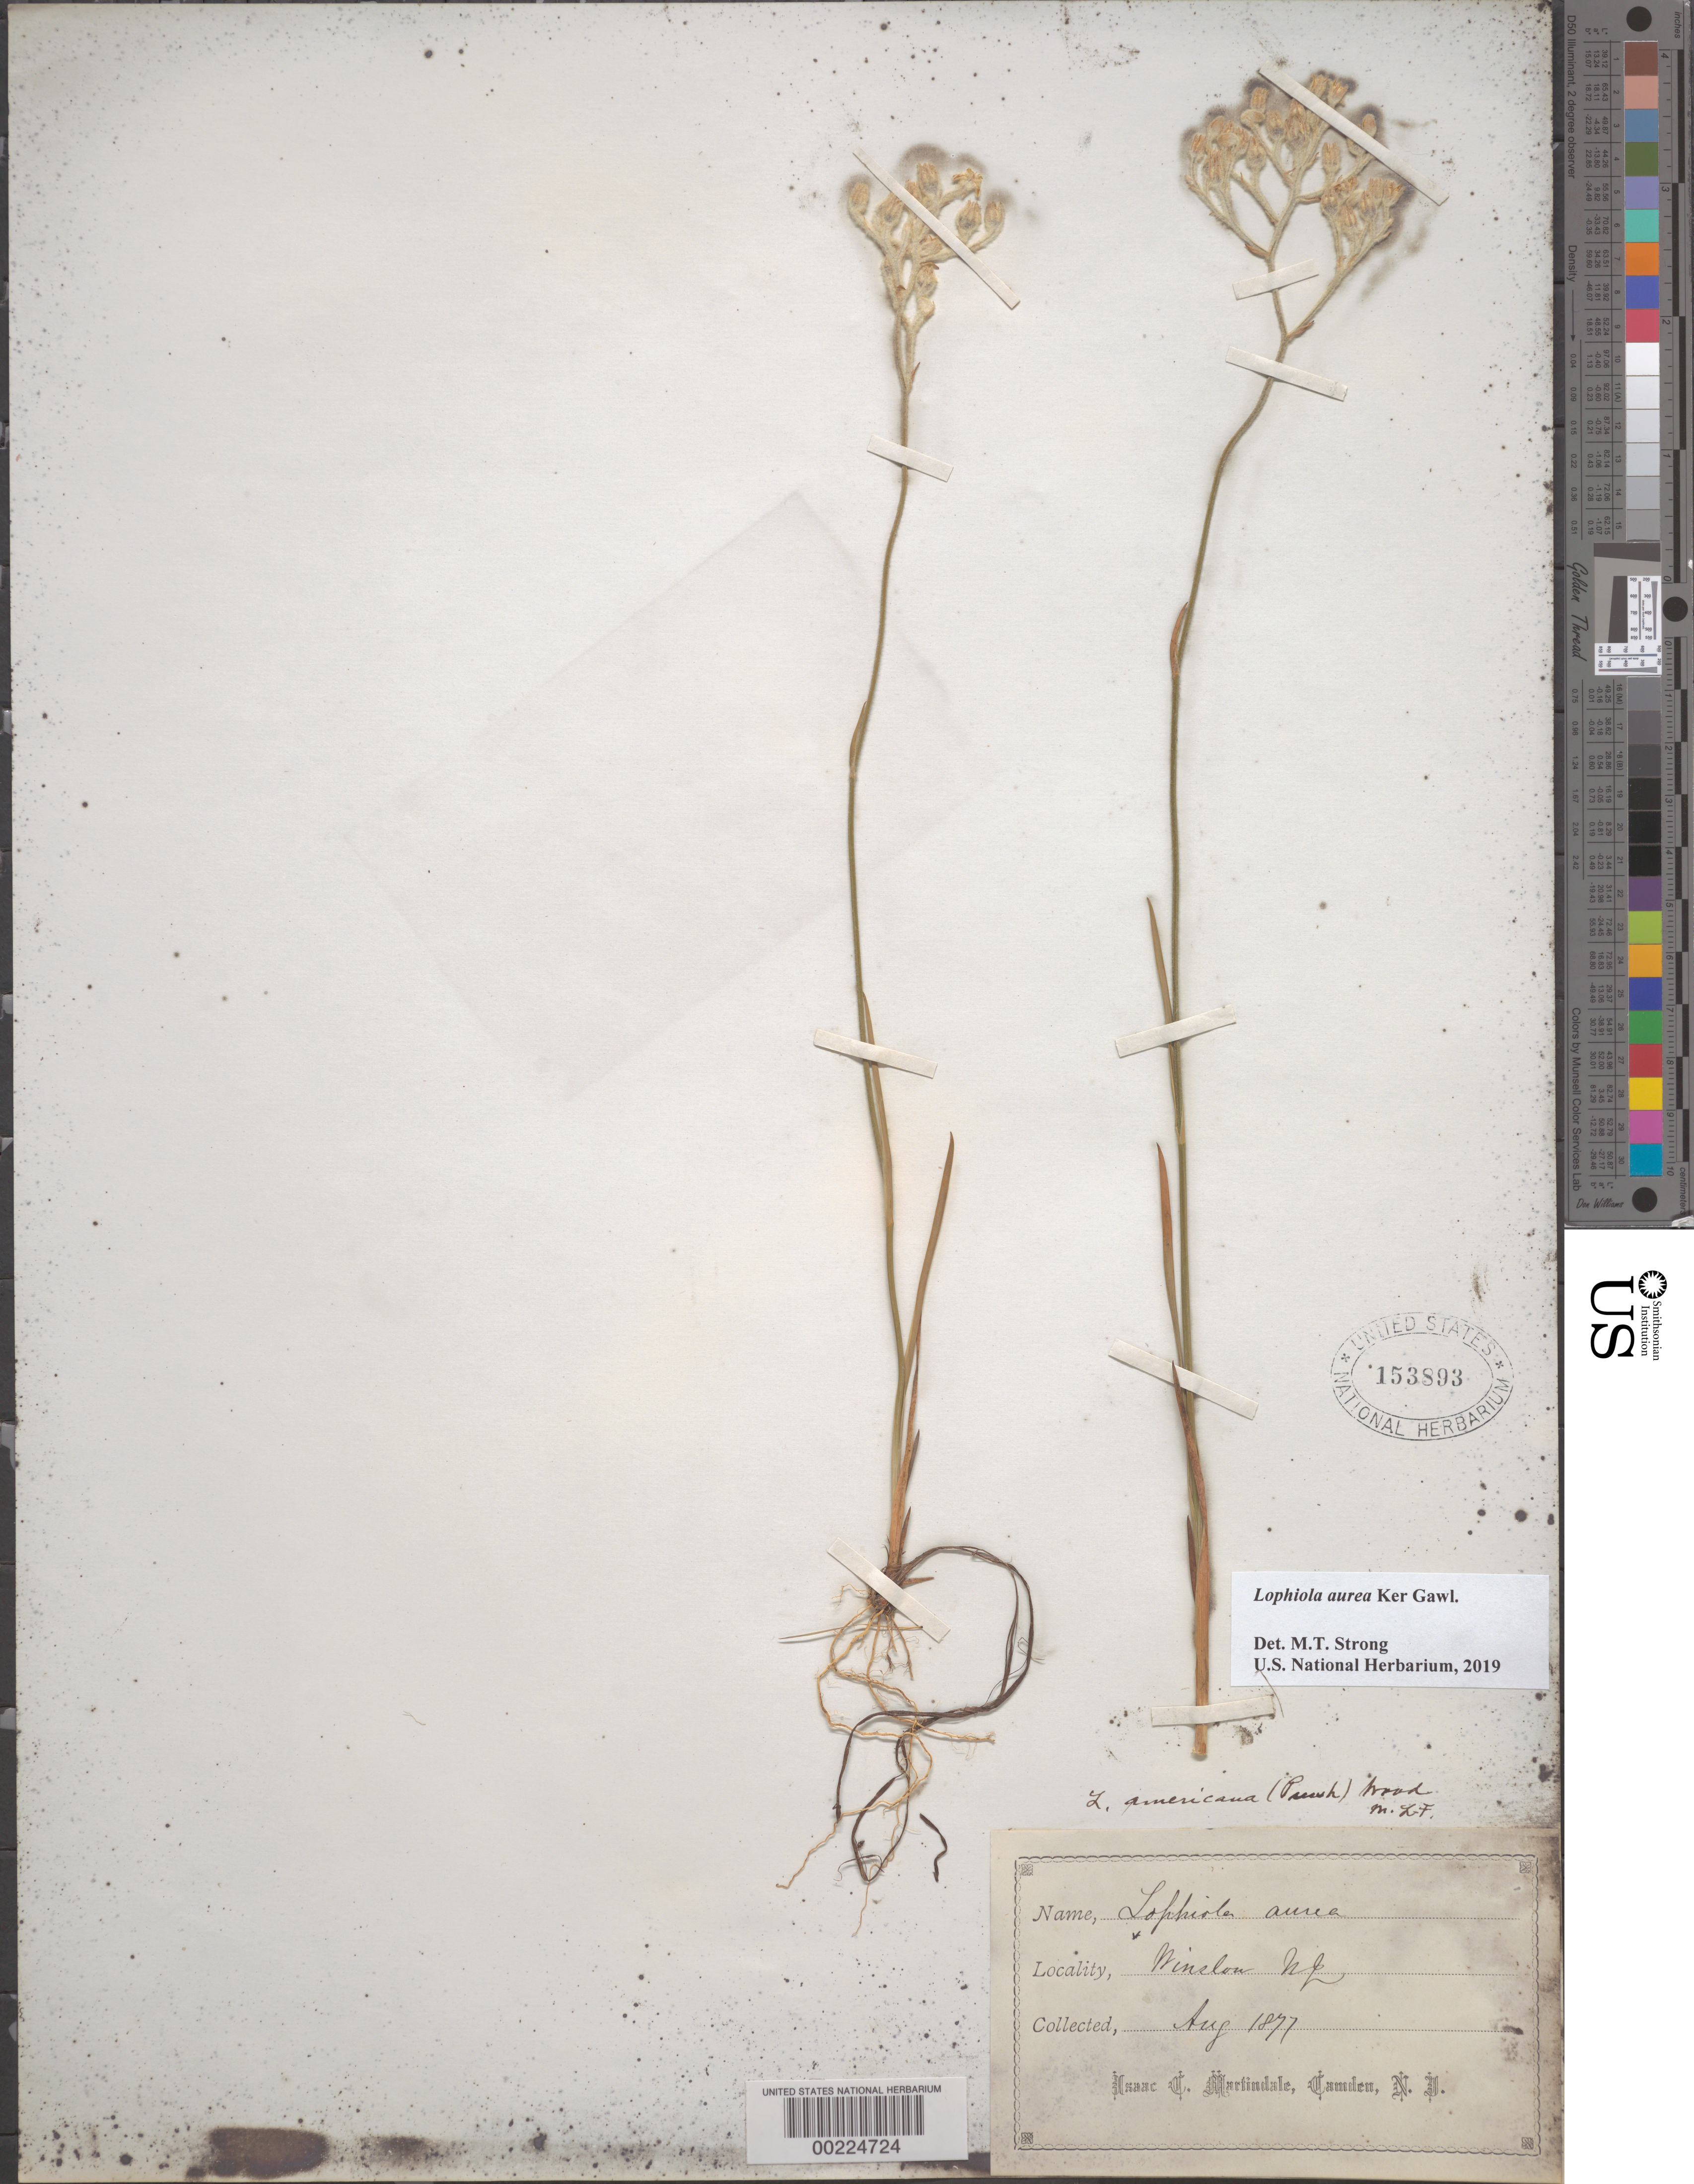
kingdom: Plantae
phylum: Tracheophyta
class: Liliopsida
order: Dioscoreales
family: Nartheciaceae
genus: Lophiola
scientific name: Lophiola aurea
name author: Ker Gawl.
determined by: Strong, Mark T., (BOT), Smithsonian Institution - National Museum of Natural History (UNITED STATES)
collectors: I. C. Martindale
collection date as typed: Aug 1877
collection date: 1877-08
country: United States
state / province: New Jersey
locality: Winslow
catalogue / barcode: US 153893